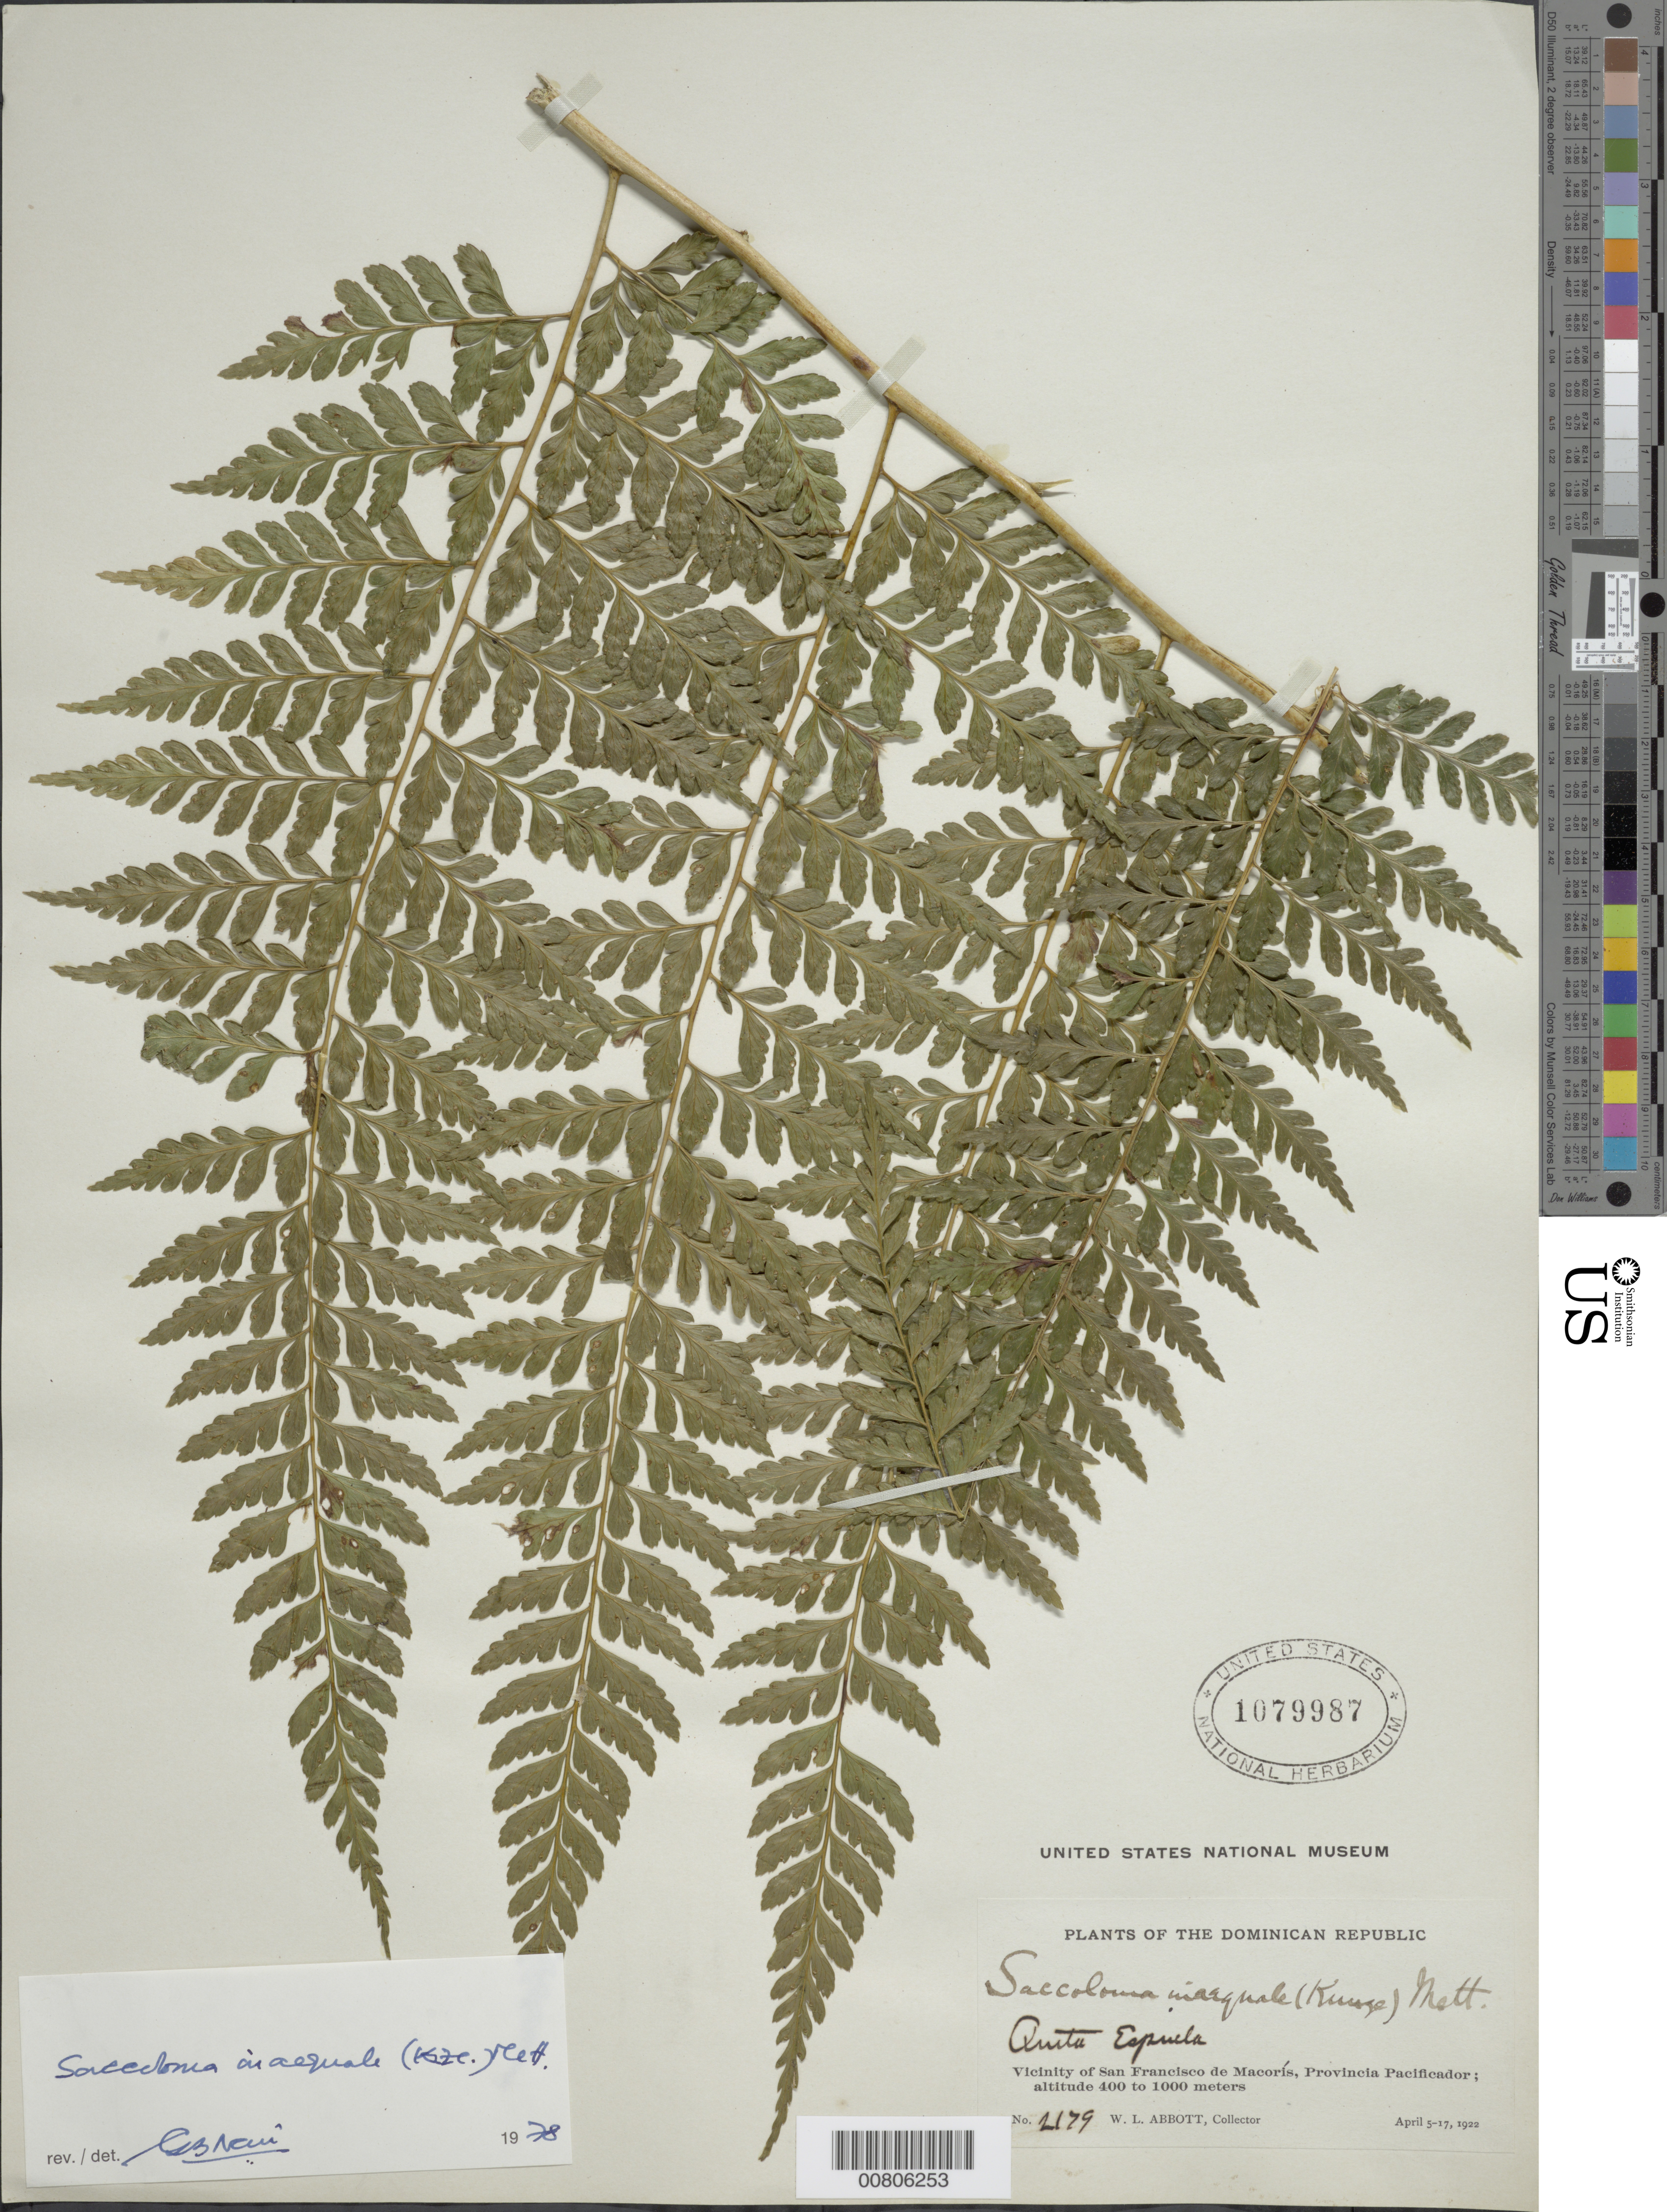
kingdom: Plantae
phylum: Tracheophyta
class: Polypodiopsida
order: Polypodiales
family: Saccolomataceae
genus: Saccoloma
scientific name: Saccoloma inaequale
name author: (Kunze) Mett.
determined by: Nair, G. B.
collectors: W. L. Abbott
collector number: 2179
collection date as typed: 05 Apr 1922 to 17 Apr 1922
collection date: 1922-04-05/1922-04-17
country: Dominican Republic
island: Hispaniola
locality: Prov. Pacificador, vicinity San Francisco de Macorís, Quita Espuela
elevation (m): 400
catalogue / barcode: US 1079987